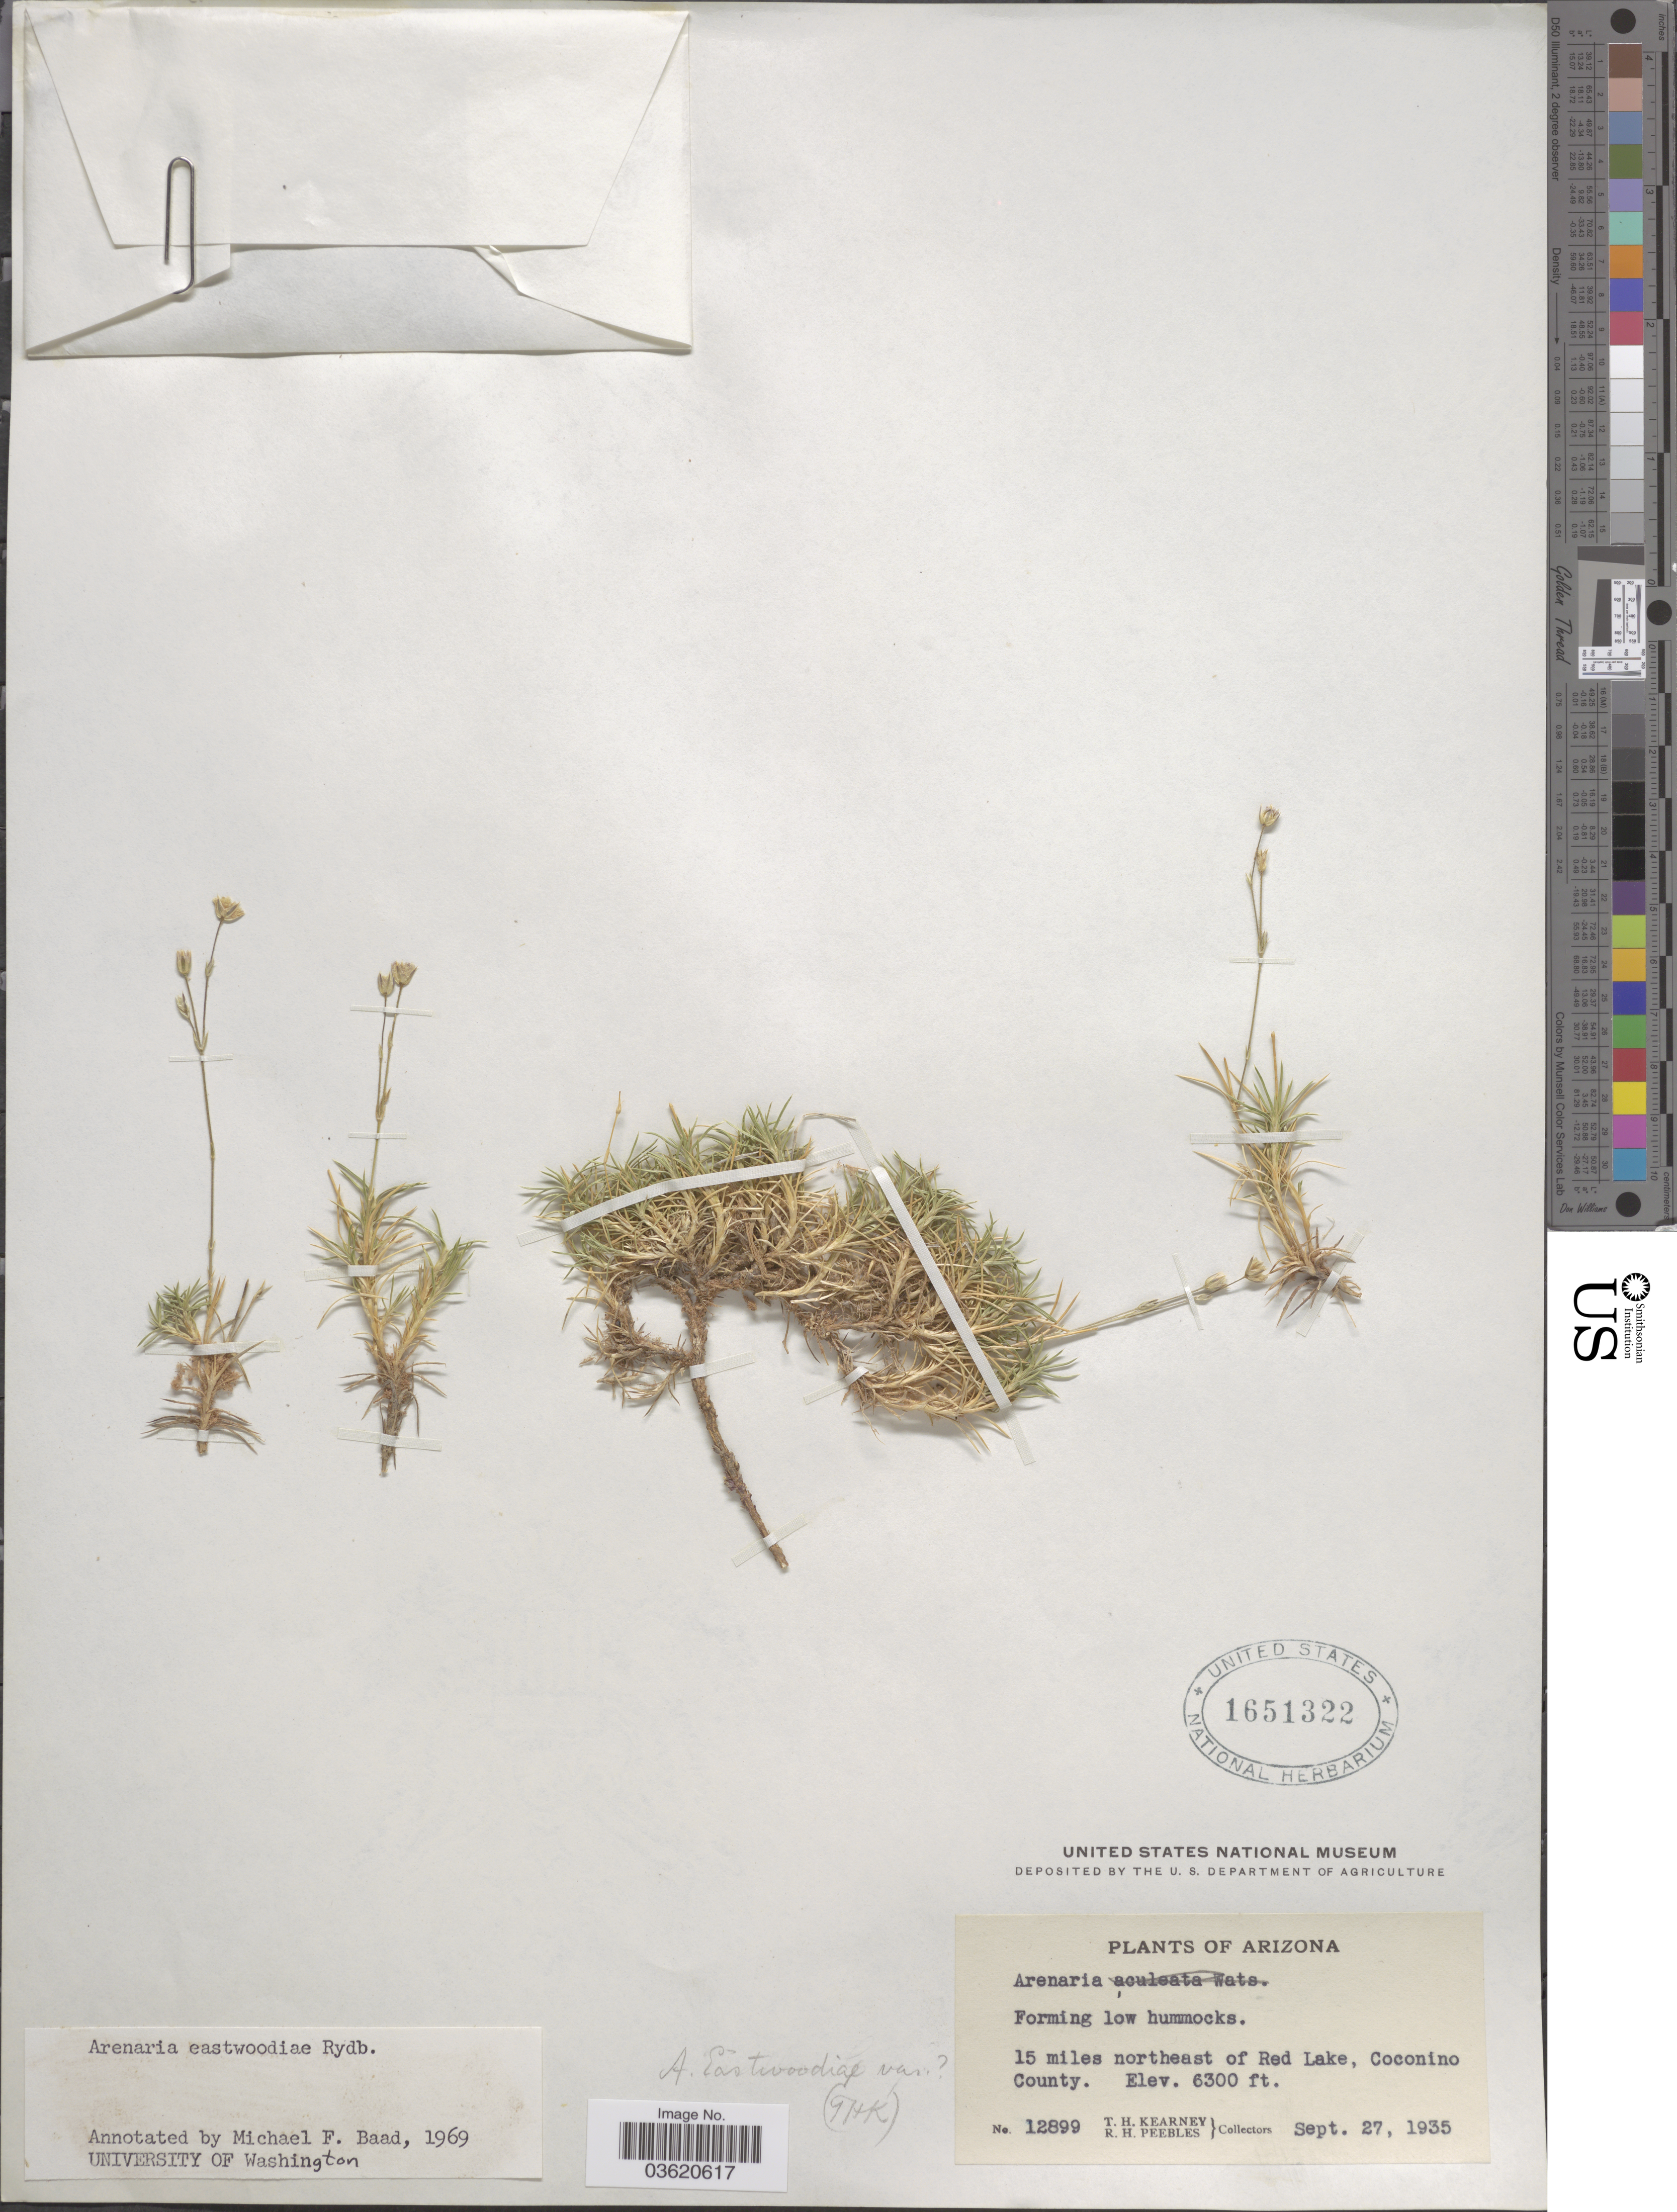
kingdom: Plantae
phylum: Tracheophyta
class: Magnoliopsida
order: Caryophyllales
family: Caryophyllaceae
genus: Eremogone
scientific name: Eremogone eastwoodiae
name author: (Rydb.) Ikonn.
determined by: Strong, Mark T., (BOT), Smithsonian Institution - National Museum of Natural History (UNITED STATES)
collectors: T. H. Kearney & R. H. Peebles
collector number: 12899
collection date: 1935-09-27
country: United States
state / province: Arizona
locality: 15 miles northeast of Red Lake, Coconino County.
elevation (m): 1920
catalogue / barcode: US 1651322